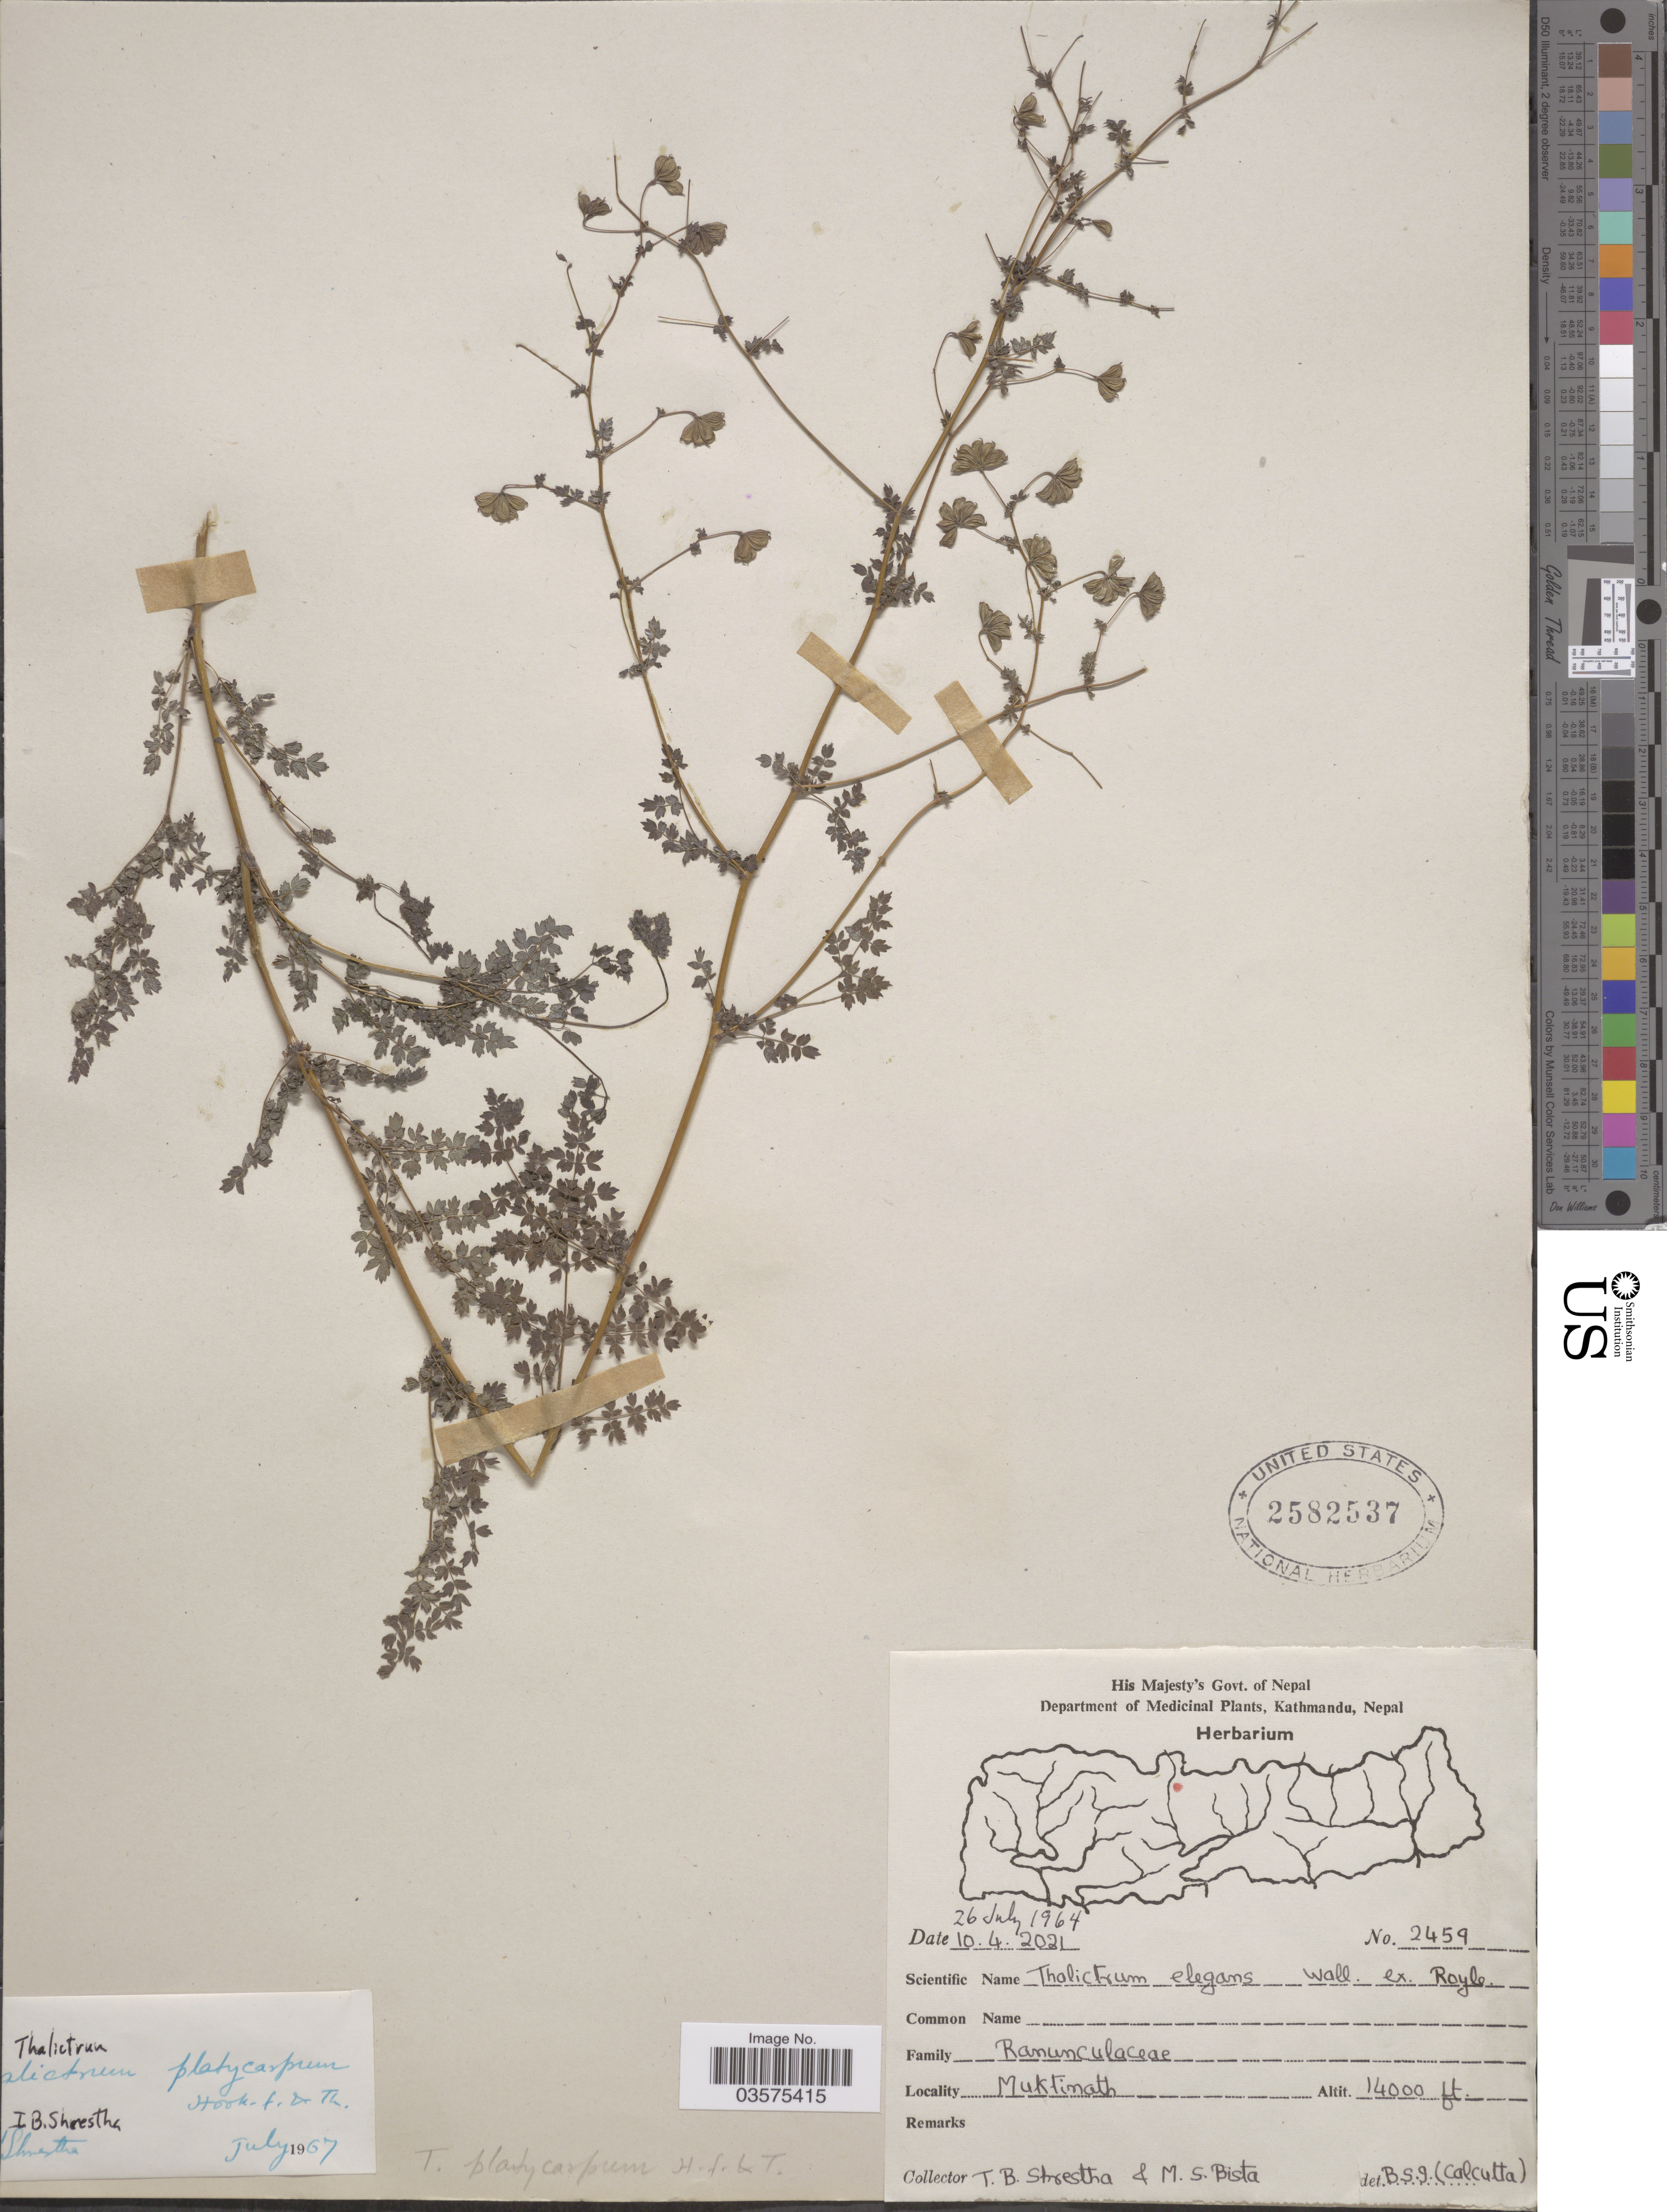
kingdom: Plantae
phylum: Tracheophyta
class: Magnoliopsida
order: Ranunculales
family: Ranunculaceae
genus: Thalictrum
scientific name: Thalictrum elegans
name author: Wall. ex Royle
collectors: T. B. Shrestha & M. Bista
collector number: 2459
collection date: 1964-06-26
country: Nepal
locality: Muktinath.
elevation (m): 4267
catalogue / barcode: US 2582537